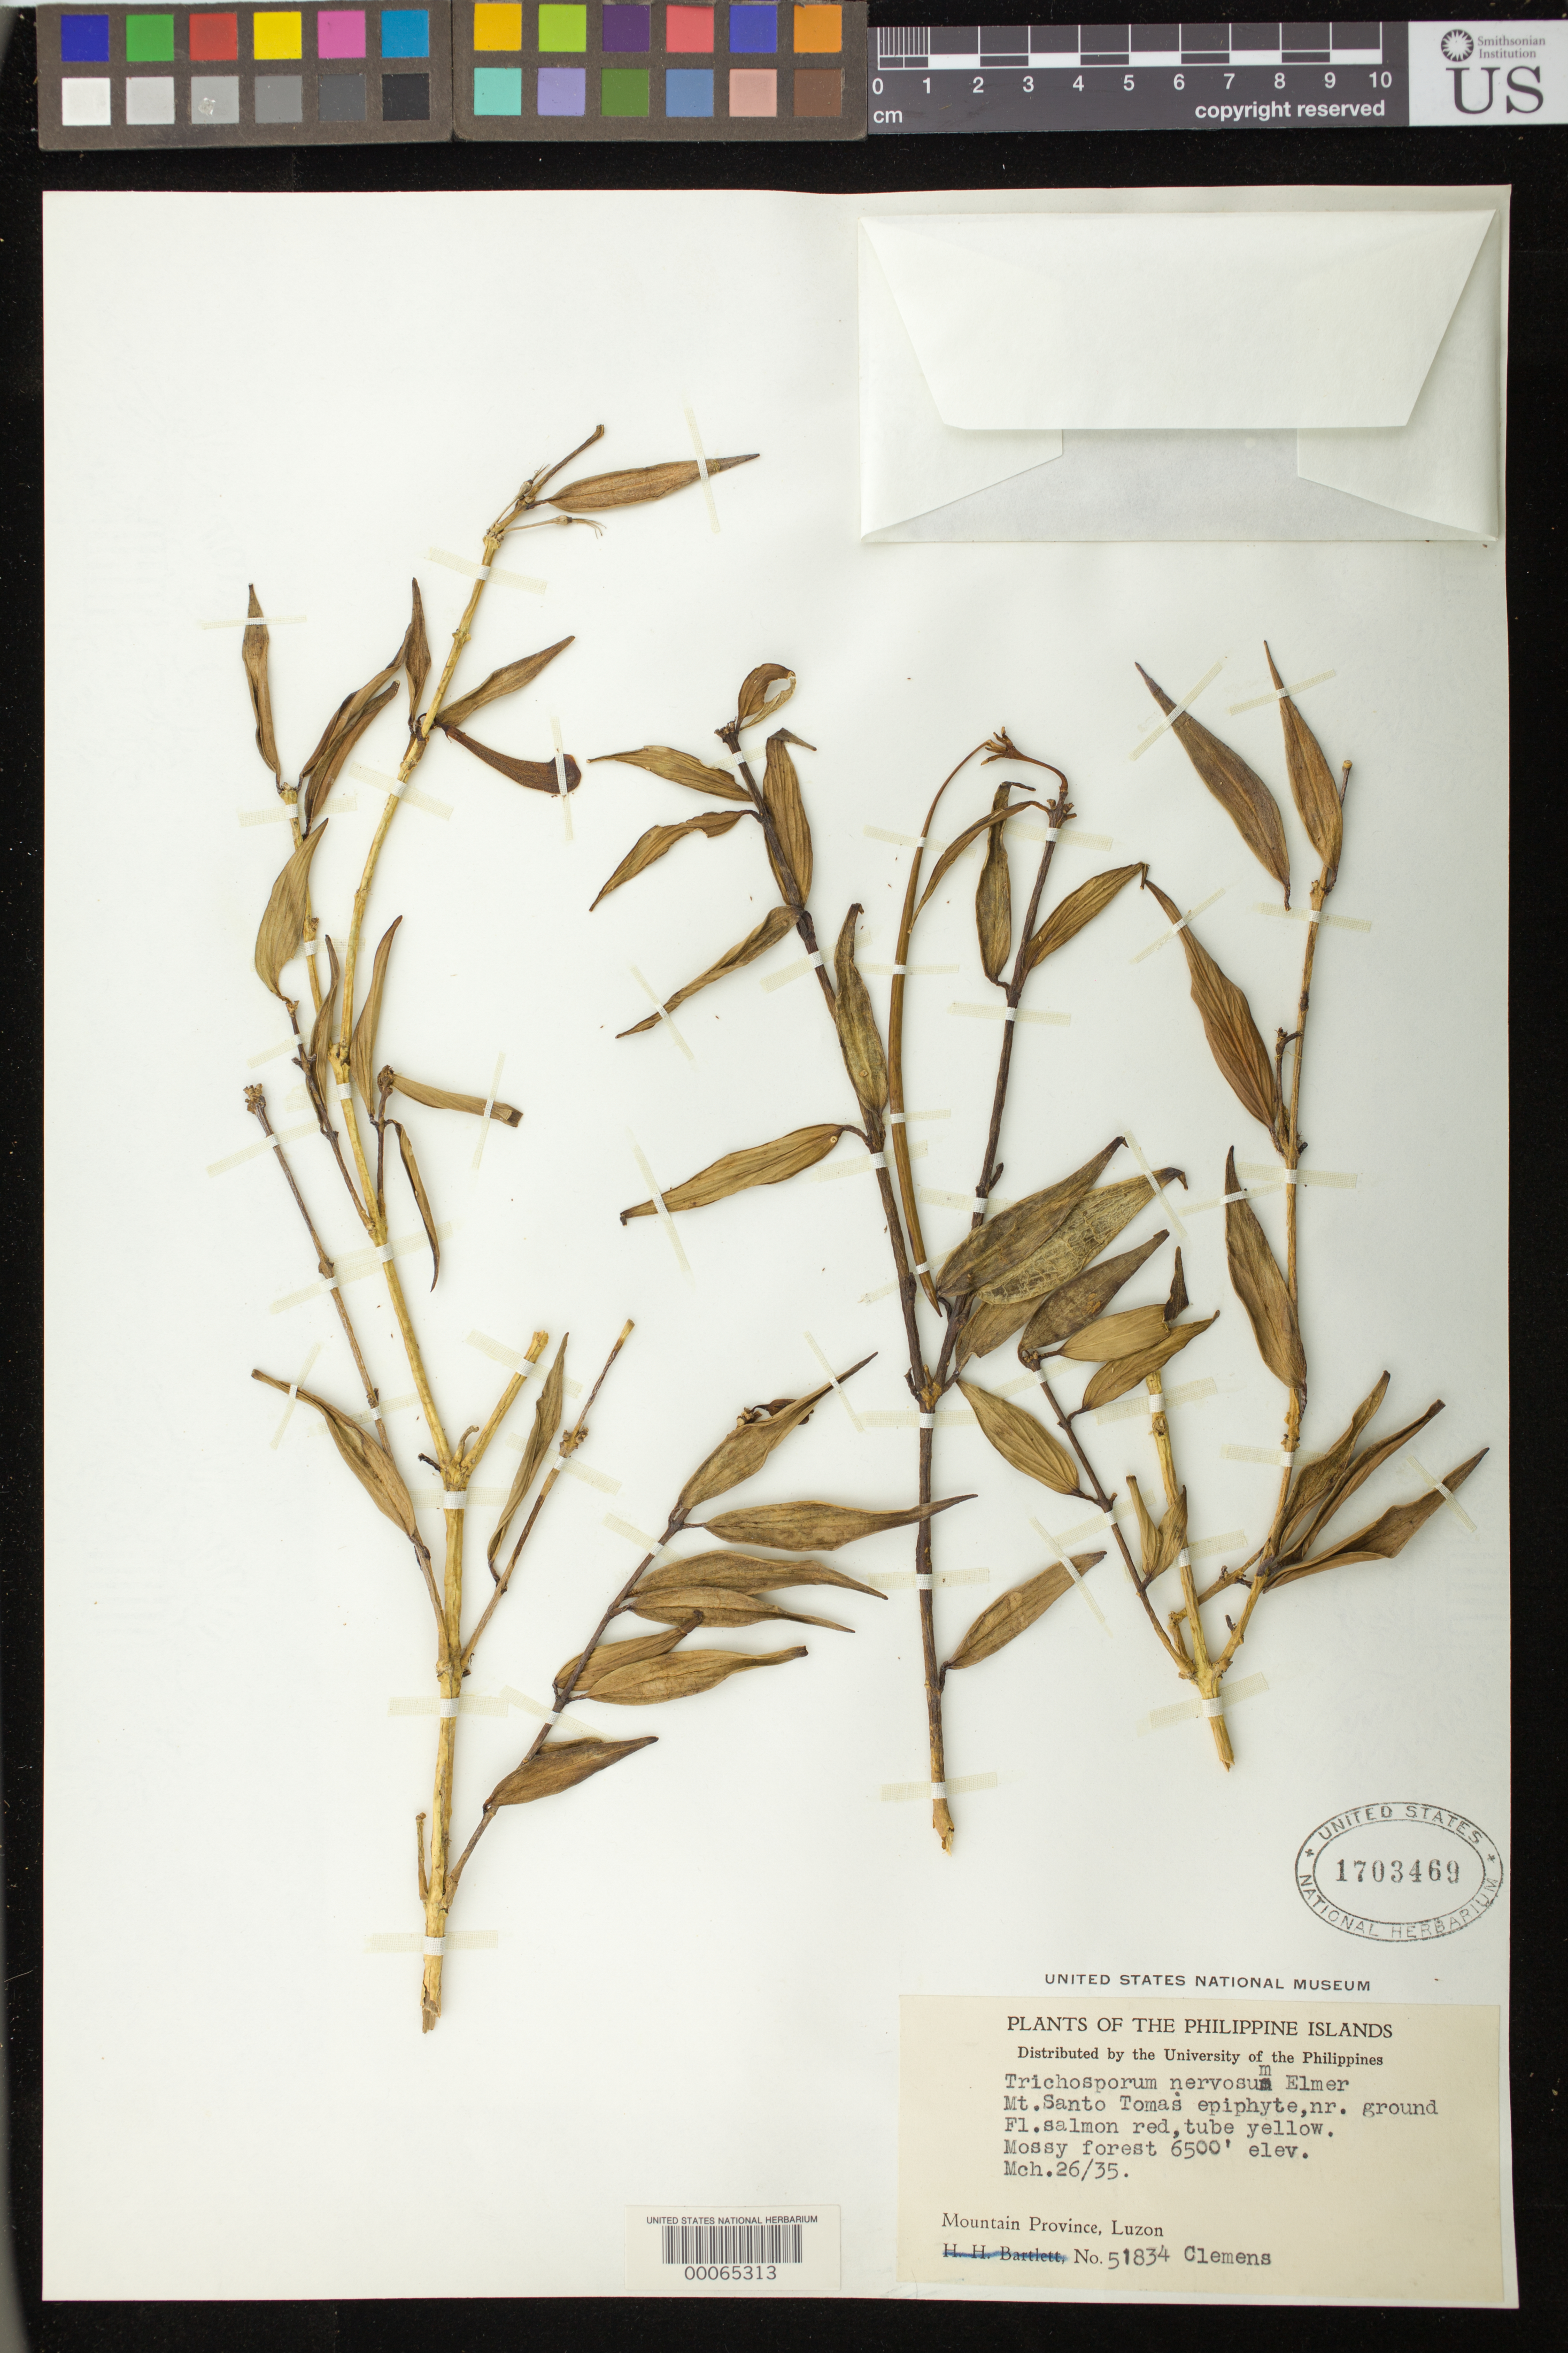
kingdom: Plantae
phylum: Tracheophyta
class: Magnoliopsida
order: Lamiales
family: Gesneriaceae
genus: Trichosporum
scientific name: Trichosporum nervosum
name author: Elmer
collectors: -. Clemens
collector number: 51834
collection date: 1935-03-26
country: Philippines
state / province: Cordillera (Administrative Region)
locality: Mt. Santo Tomas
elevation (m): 1981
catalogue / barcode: US 1703469